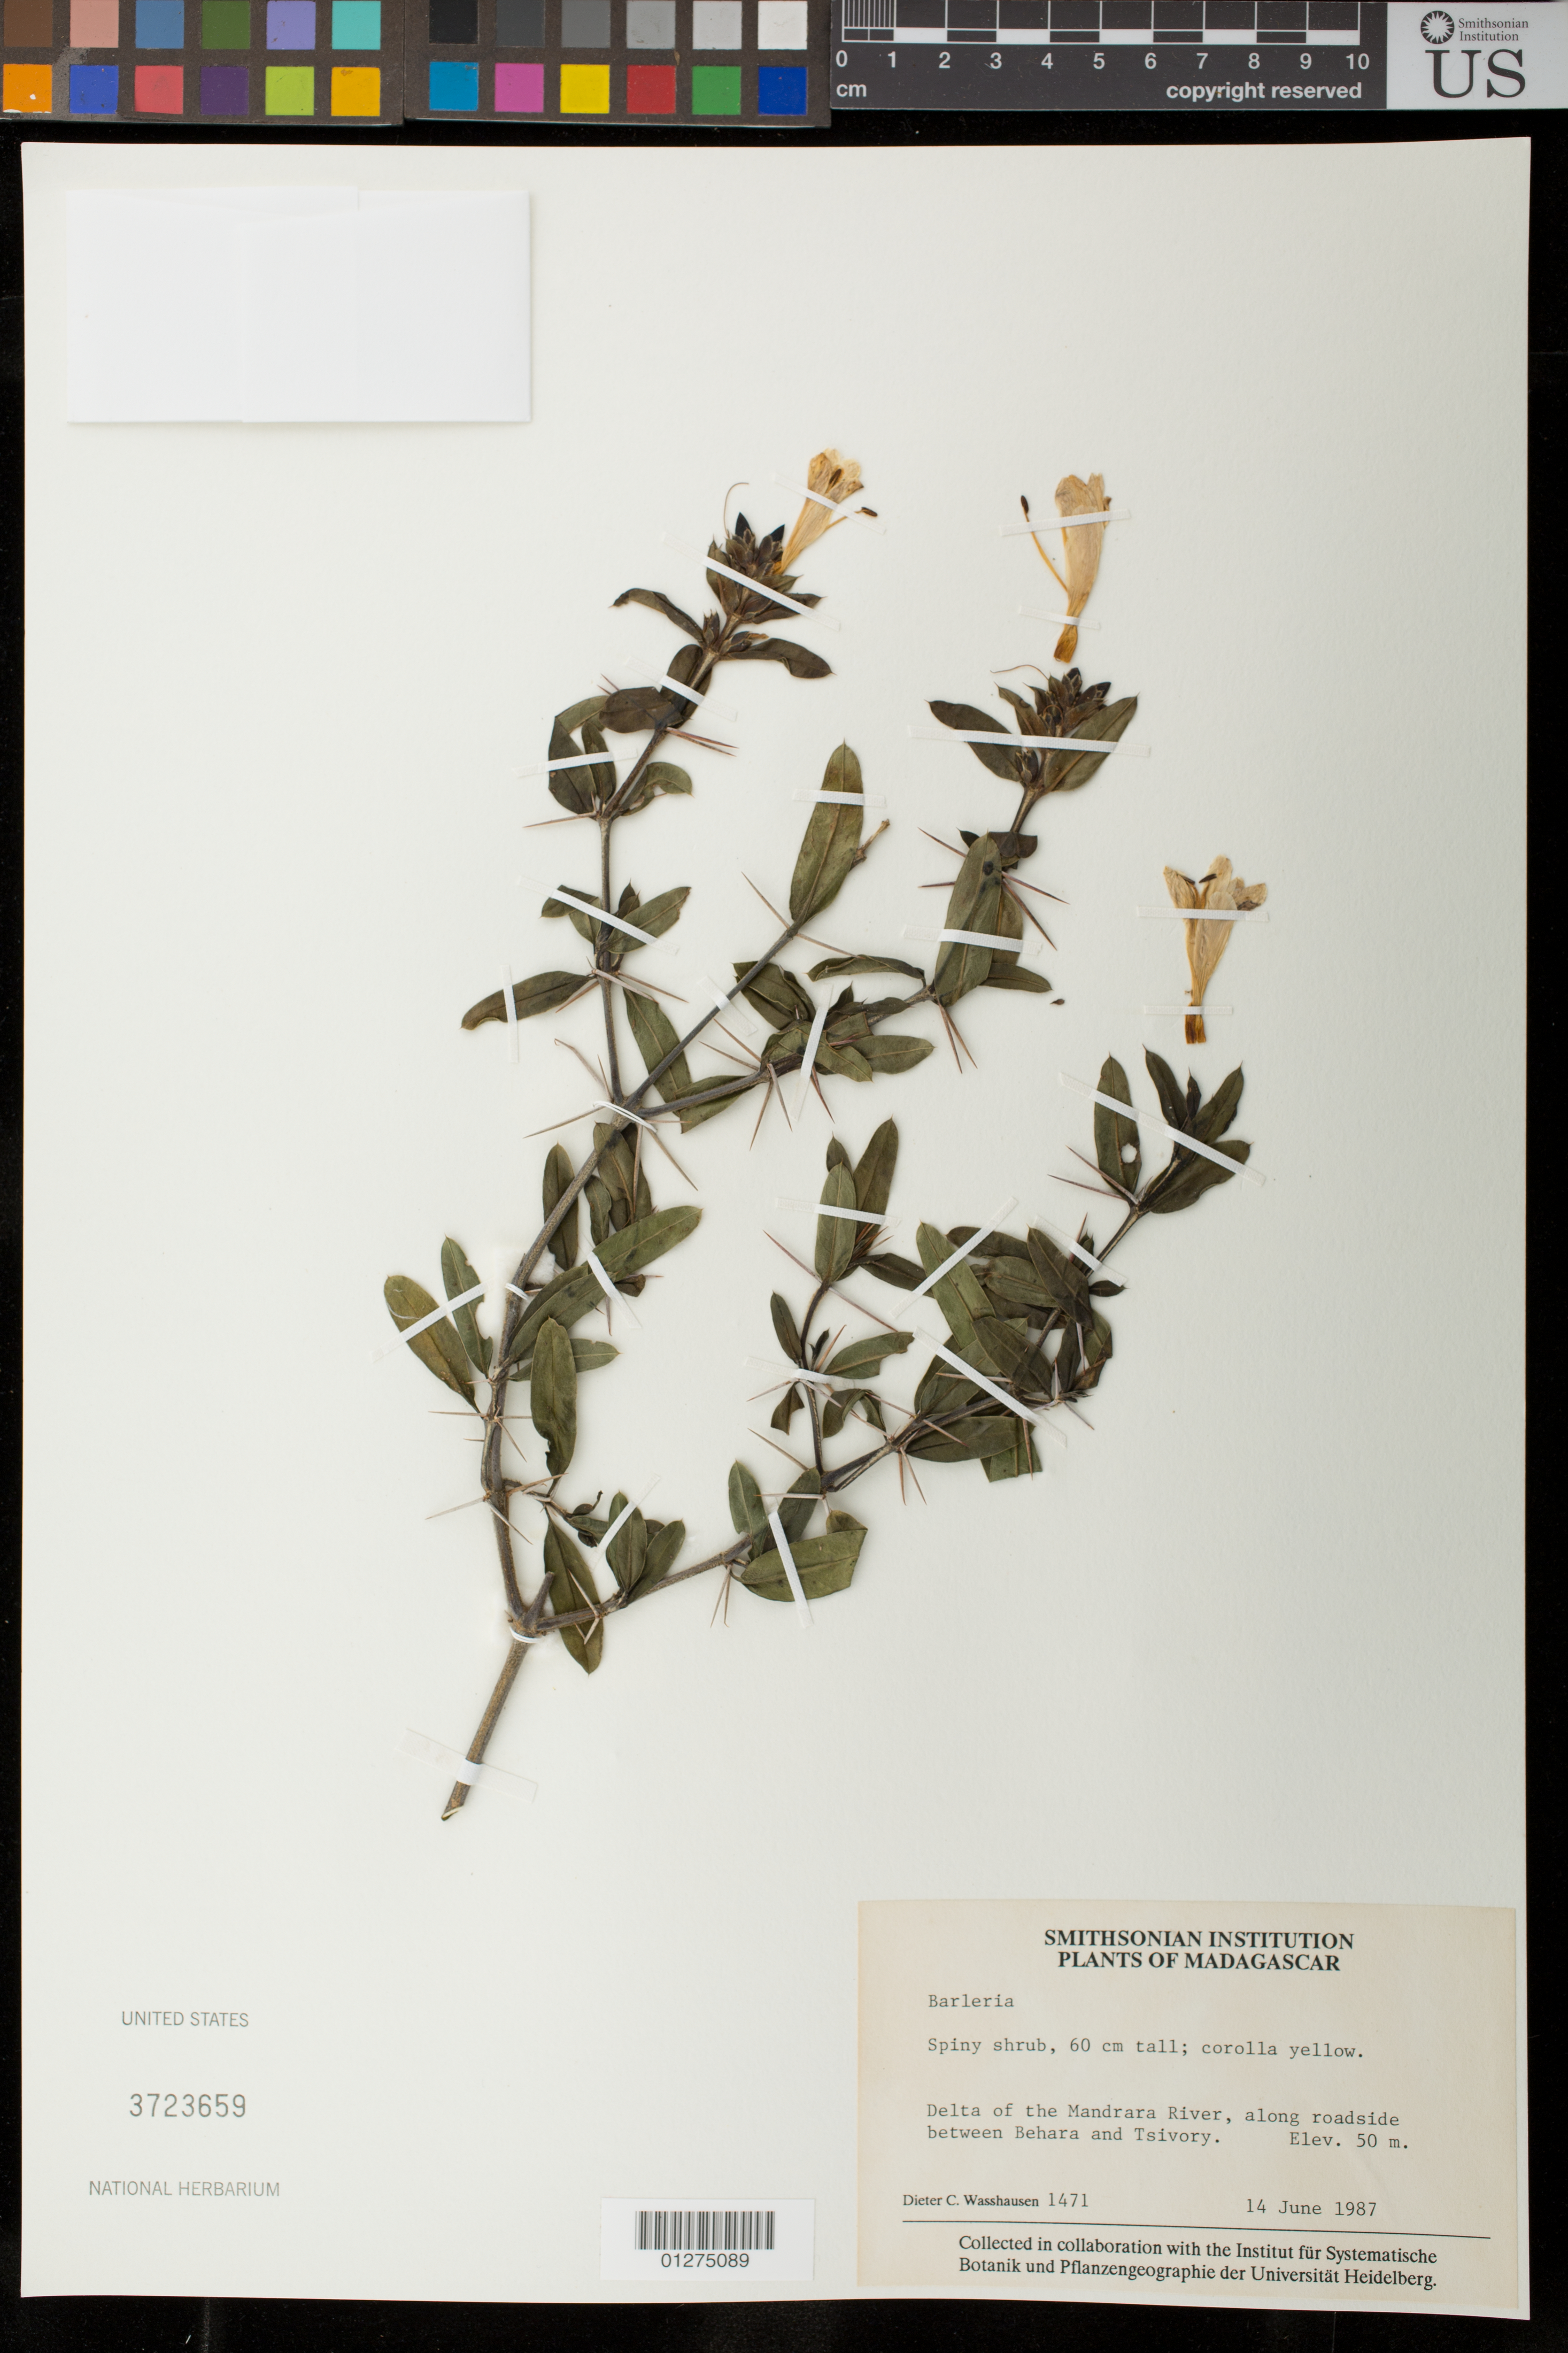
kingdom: Plantae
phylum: Tracheophyta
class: Magnoliopsida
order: Lamiales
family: Acanthaceae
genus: Barleria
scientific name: Barleria sp.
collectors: D. C. Wasshausen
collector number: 1471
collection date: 1987-06-14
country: Madagascar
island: Madagascar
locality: Delta of the Mandrare River, along roadside between Behara and Tsivory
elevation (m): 50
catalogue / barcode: US 3723659